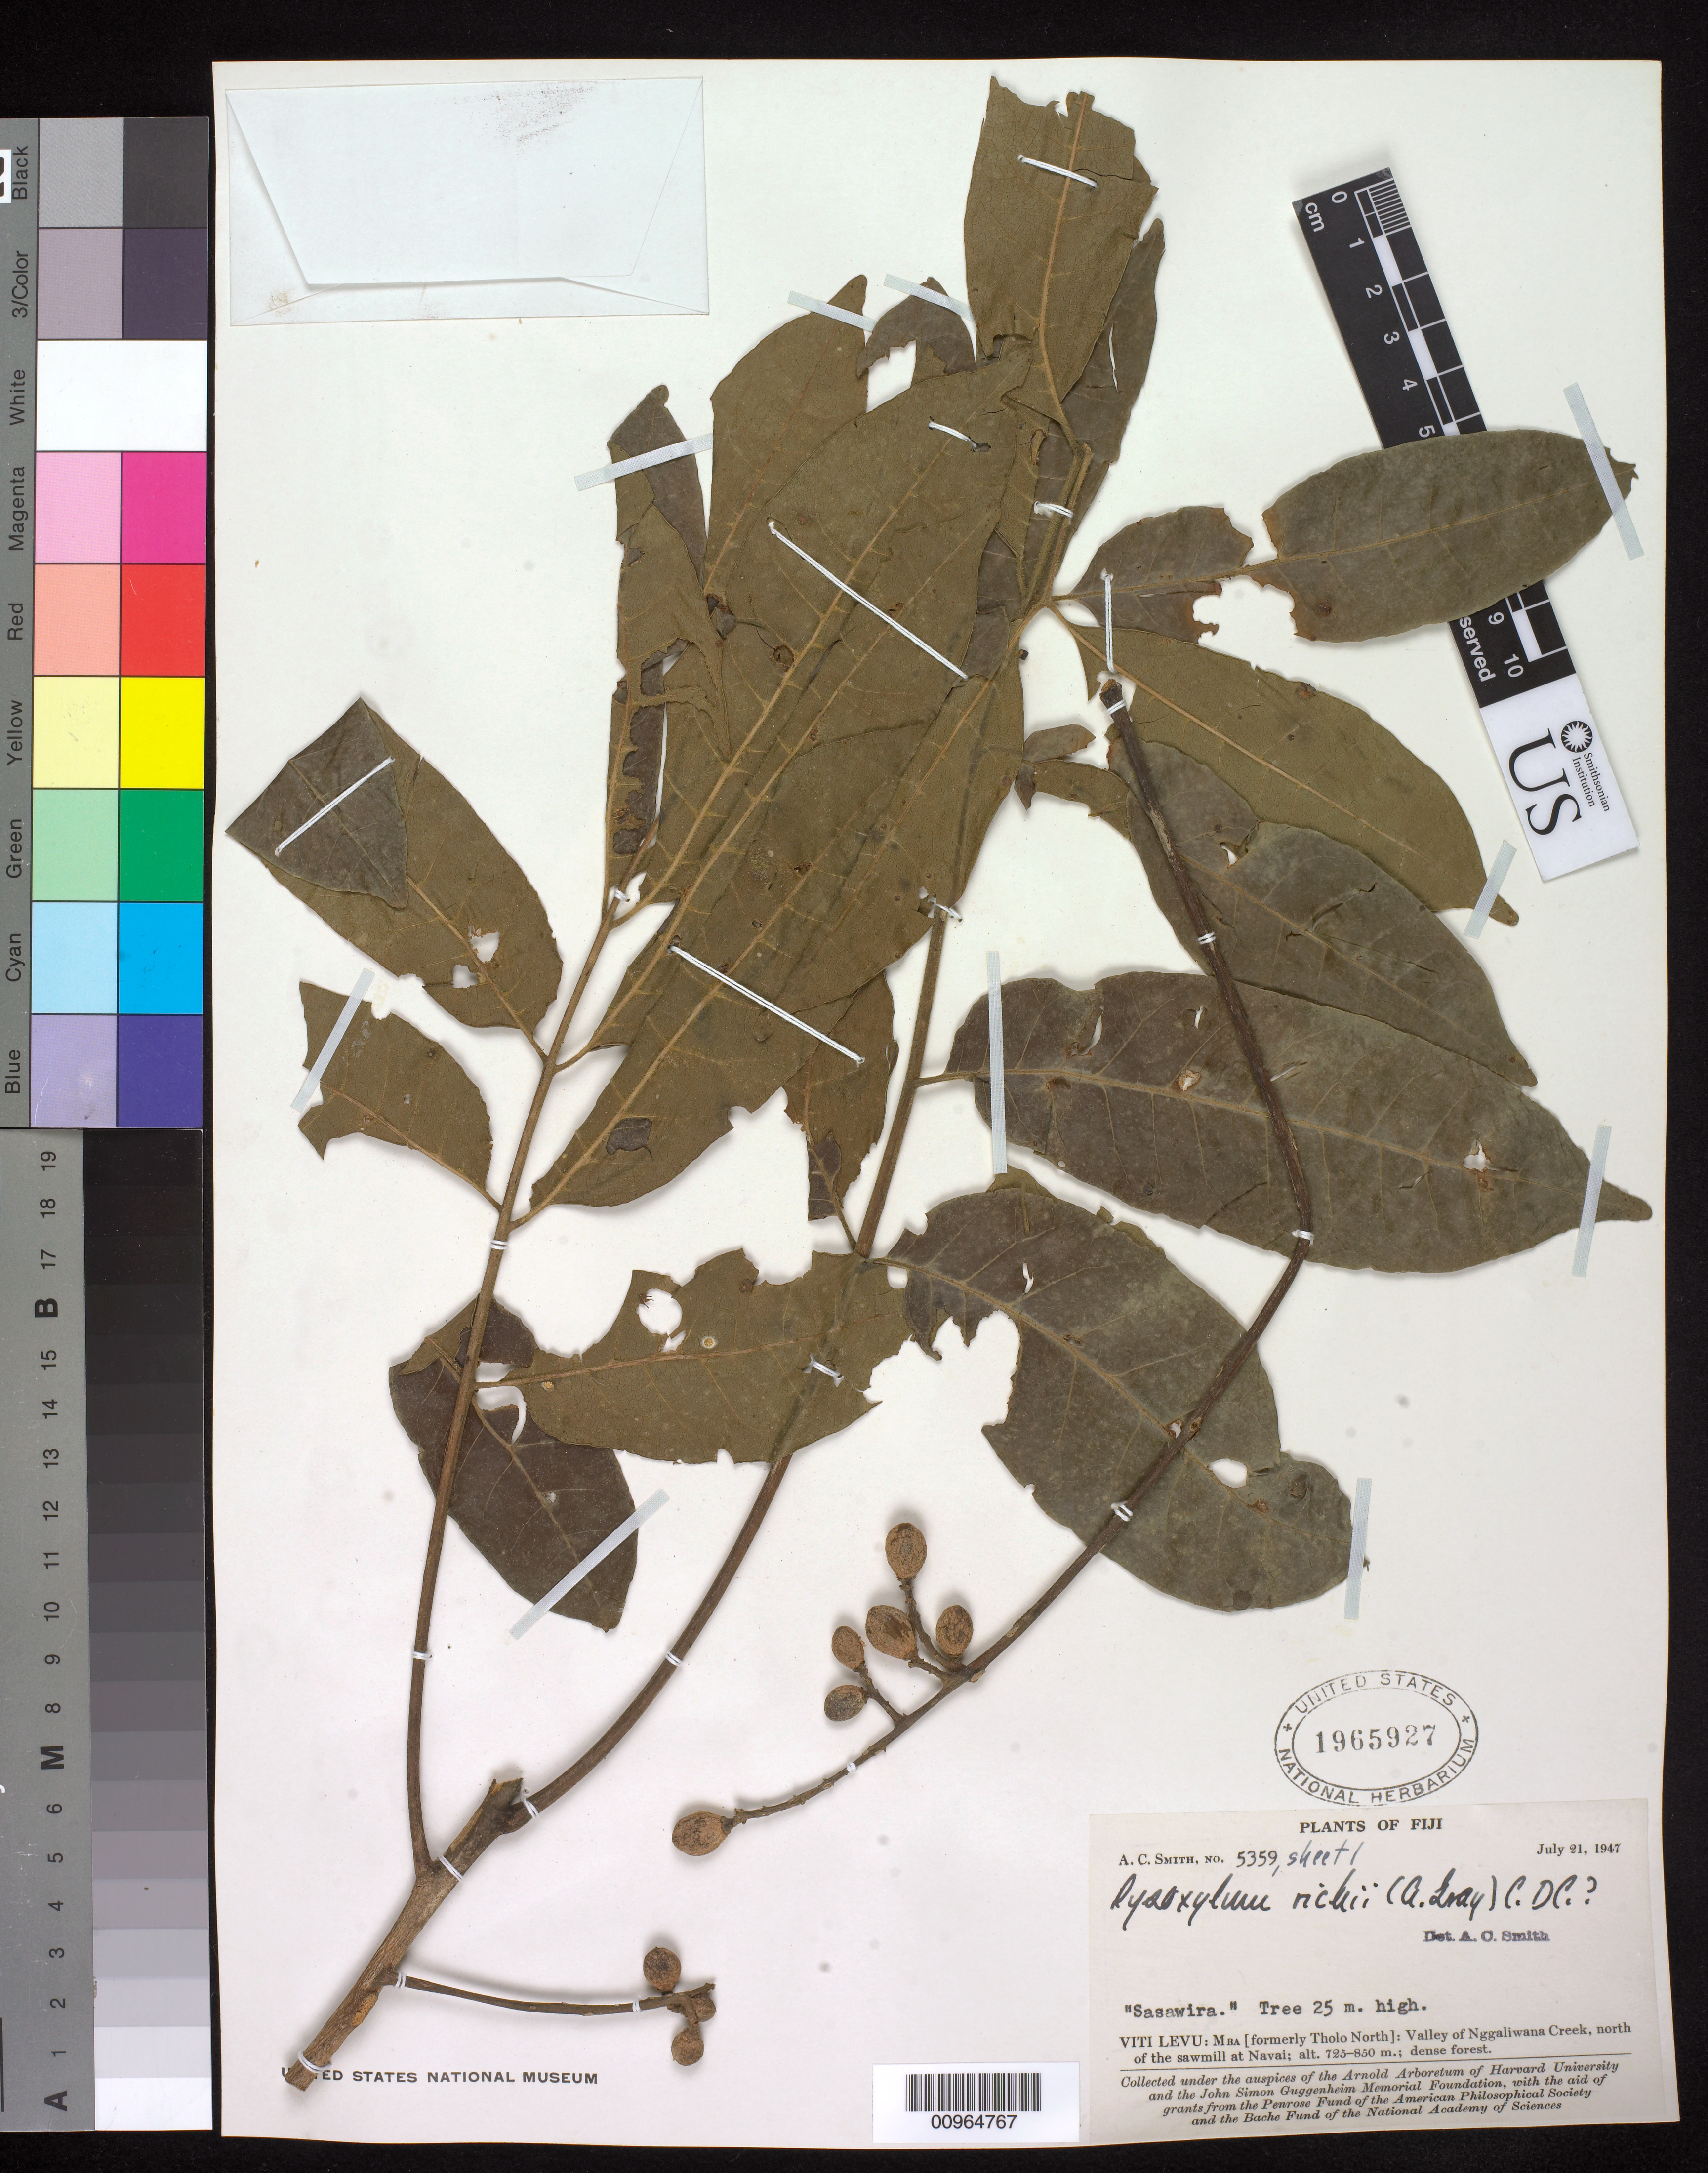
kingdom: Plantae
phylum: Tracheophyta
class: Magnoliopsida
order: Sapindales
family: Meliaceae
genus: Didymocheton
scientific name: Didymocheton alliaceus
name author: (G. Forst.) Mabb.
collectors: A. C. Smith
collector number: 5359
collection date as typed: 21 Jul 1947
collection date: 1947-07-21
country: Fiji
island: Viti Levu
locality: MBA (formerly Tholo North); Valley of Nggaliwana Creek, north of the sawmill at Navai; dense forest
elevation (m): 725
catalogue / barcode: US 1965927